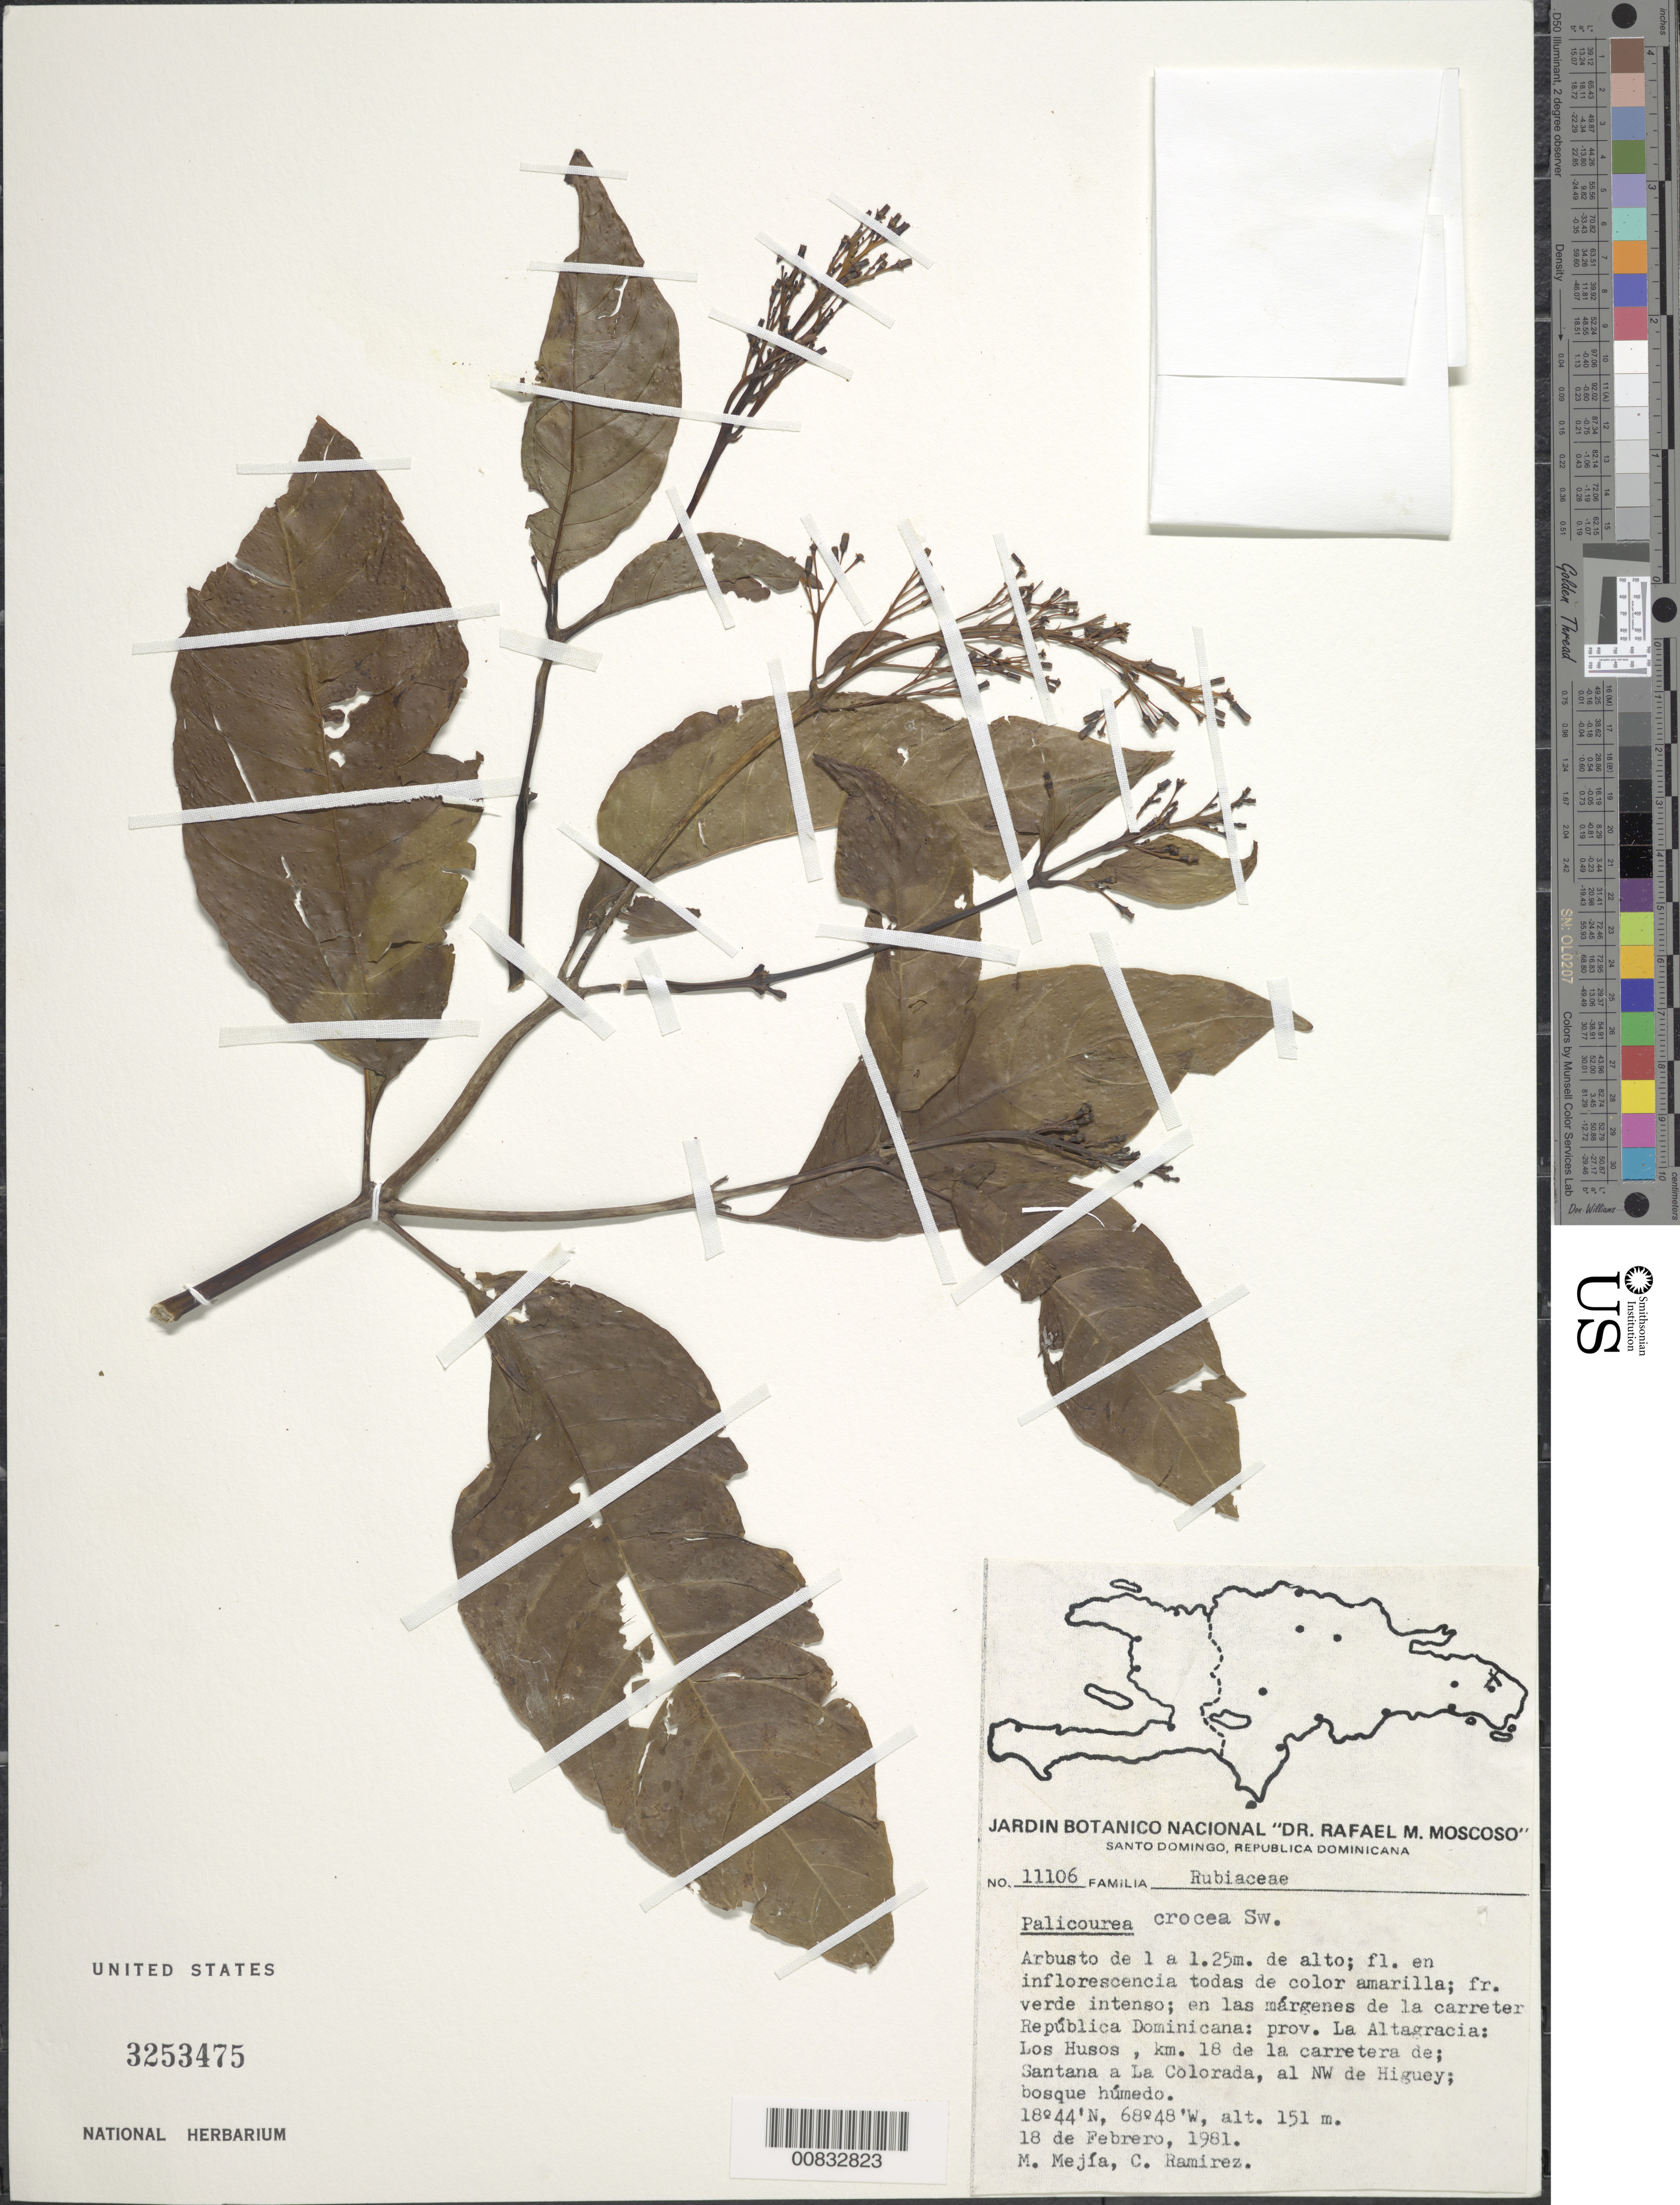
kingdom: Plantae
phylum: Tracheophyta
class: Magnoliopsida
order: Gentianales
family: Rubiaceae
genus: Palicourea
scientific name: Palicourea crocea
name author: (Sw.) Schult.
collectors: M. Mejia & C. Ramirez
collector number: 11106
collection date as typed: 18 Feb 1981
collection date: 1981-02-18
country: Dominican Republic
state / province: La Altagracia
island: Hispaniola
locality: Los Husos, km 18 de la carretera de Santana a La Colorada, al NW de Higüey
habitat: Bosque húmedo, en las márgenes de la carretera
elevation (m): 151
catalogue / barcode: US 3253475